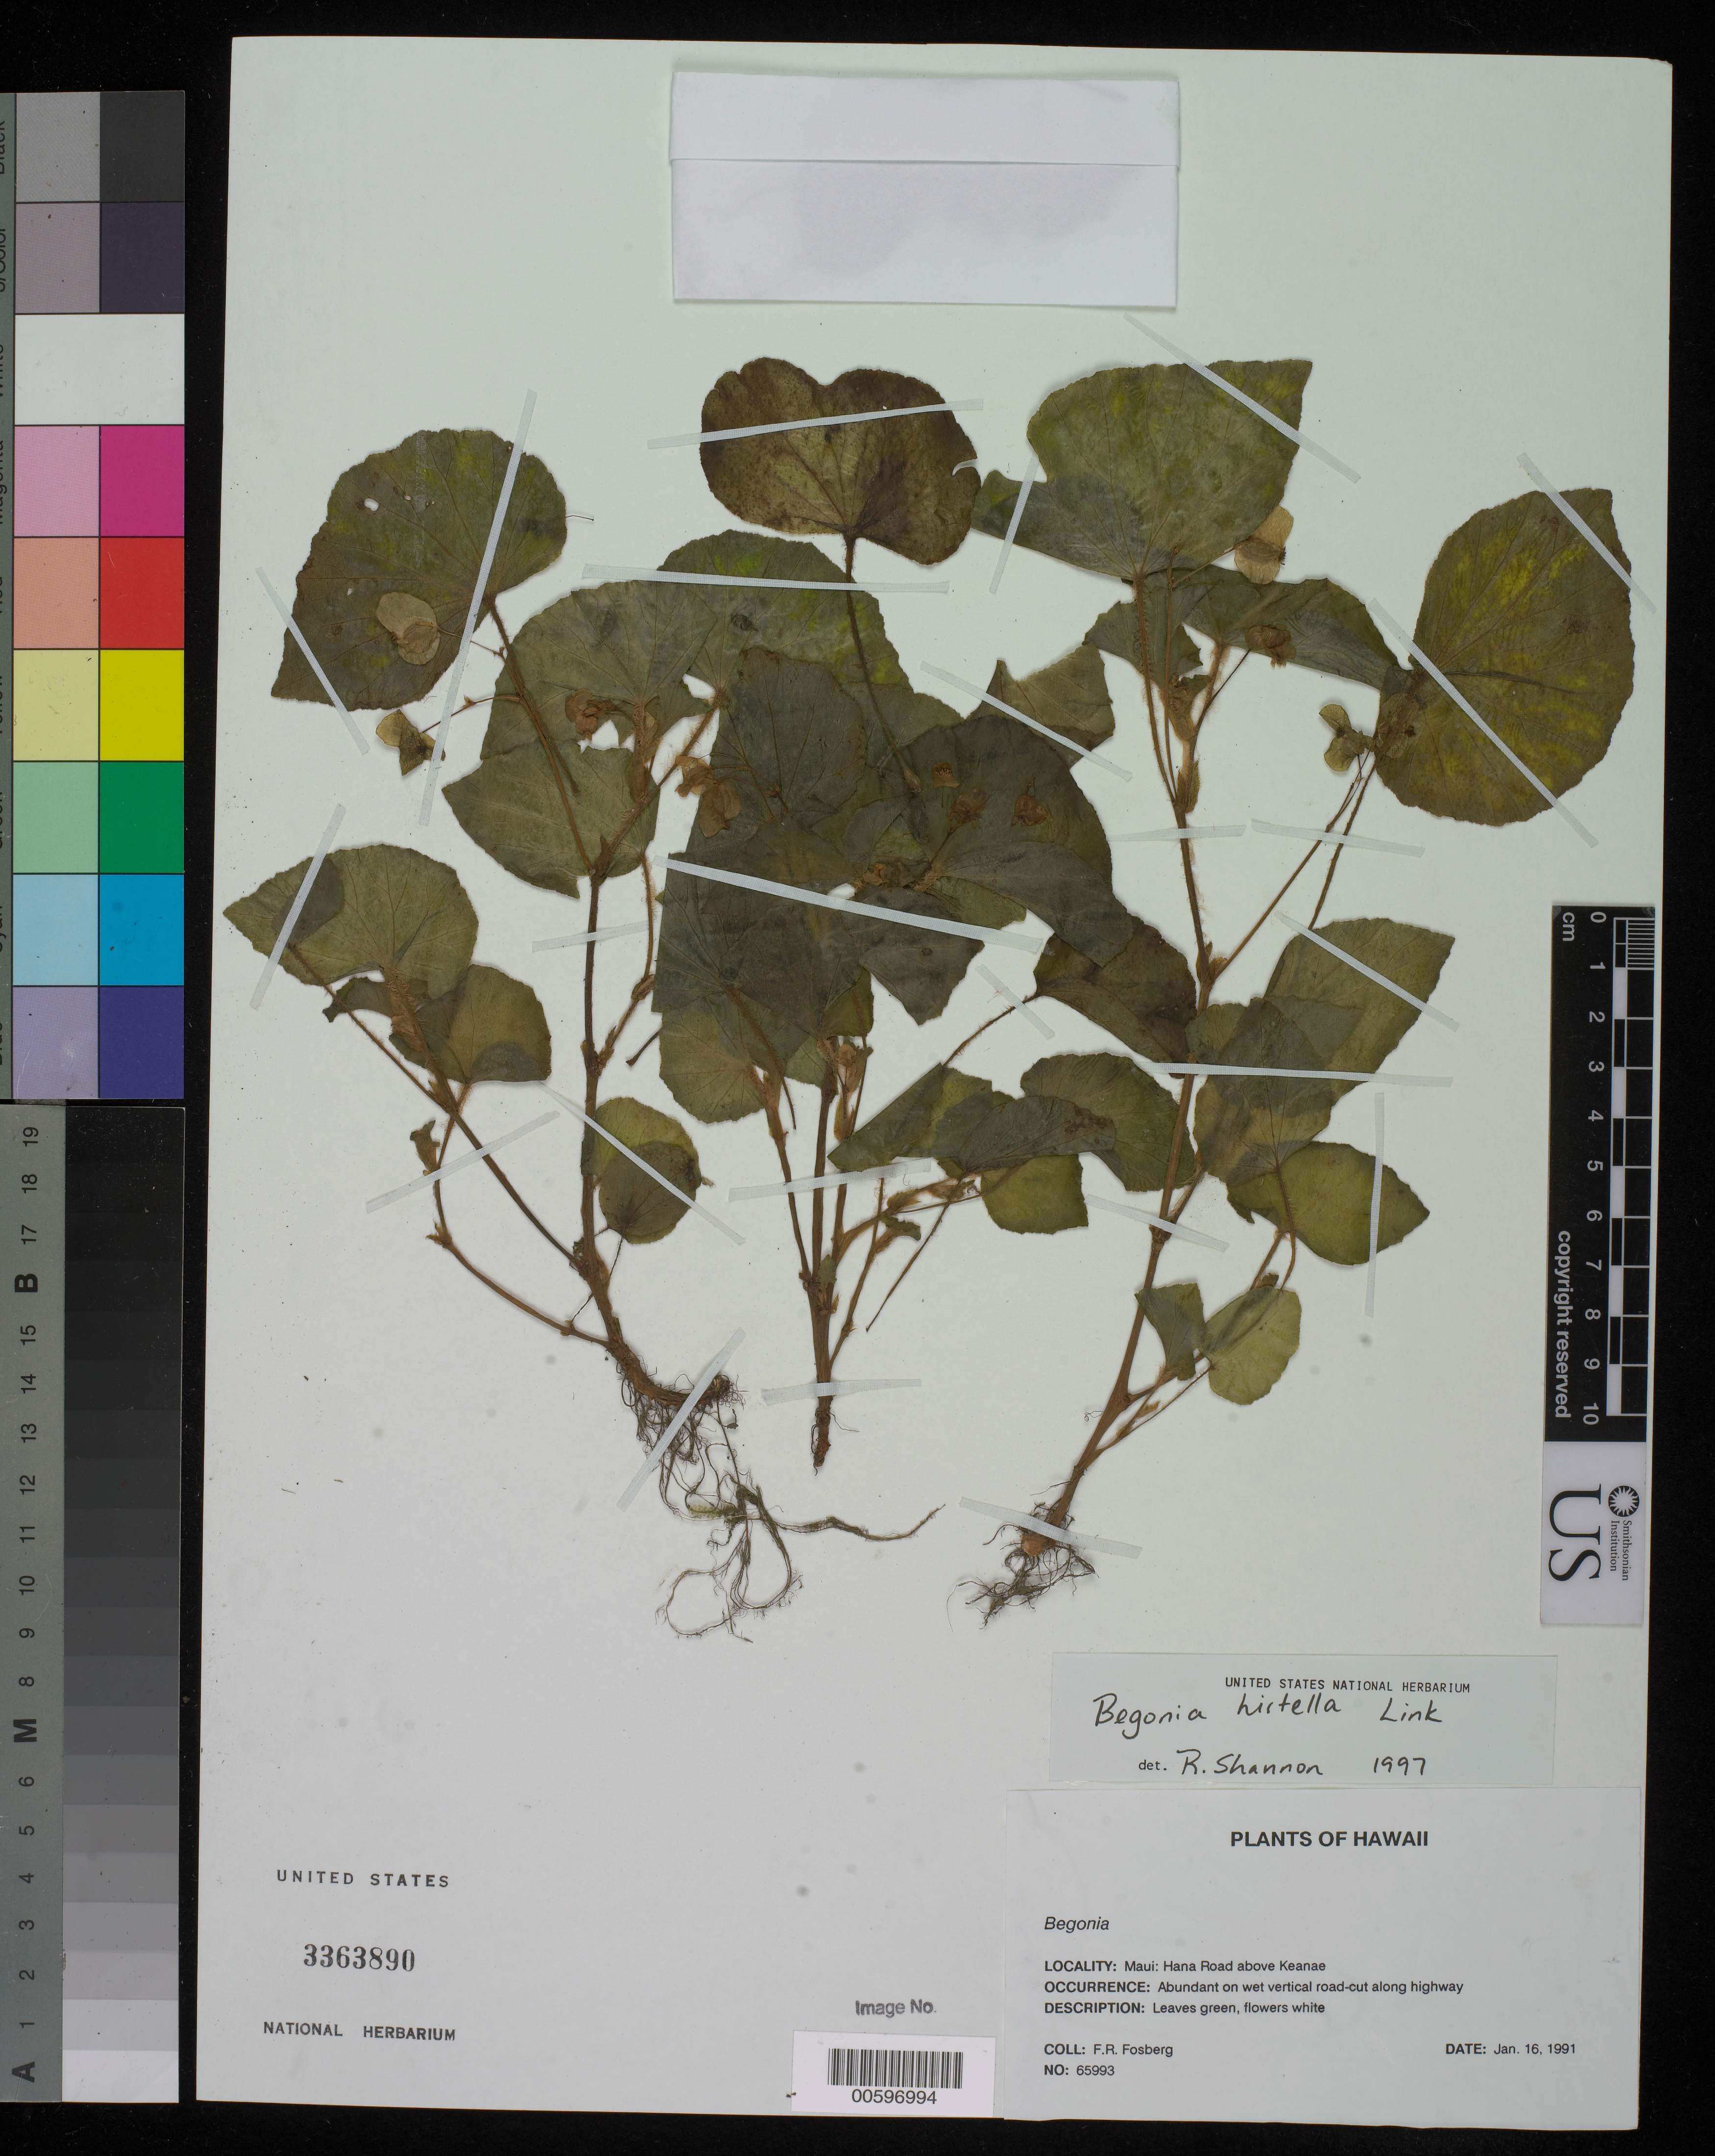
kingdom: Plantae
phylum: Tracheophyta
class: Magnoliopsida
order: Cucurbitales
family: Begoniaceae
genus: Begonia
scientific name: Begonia hirtella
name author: Link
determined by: Shannon, R.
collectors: F. R. Fosberg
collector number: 65993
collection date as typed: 16 Jan 1991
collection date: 1991-01-16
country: United States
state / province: Hawaii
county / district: Maui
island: Maui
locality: Hana Road above Keanae.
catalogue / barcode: US 3363890